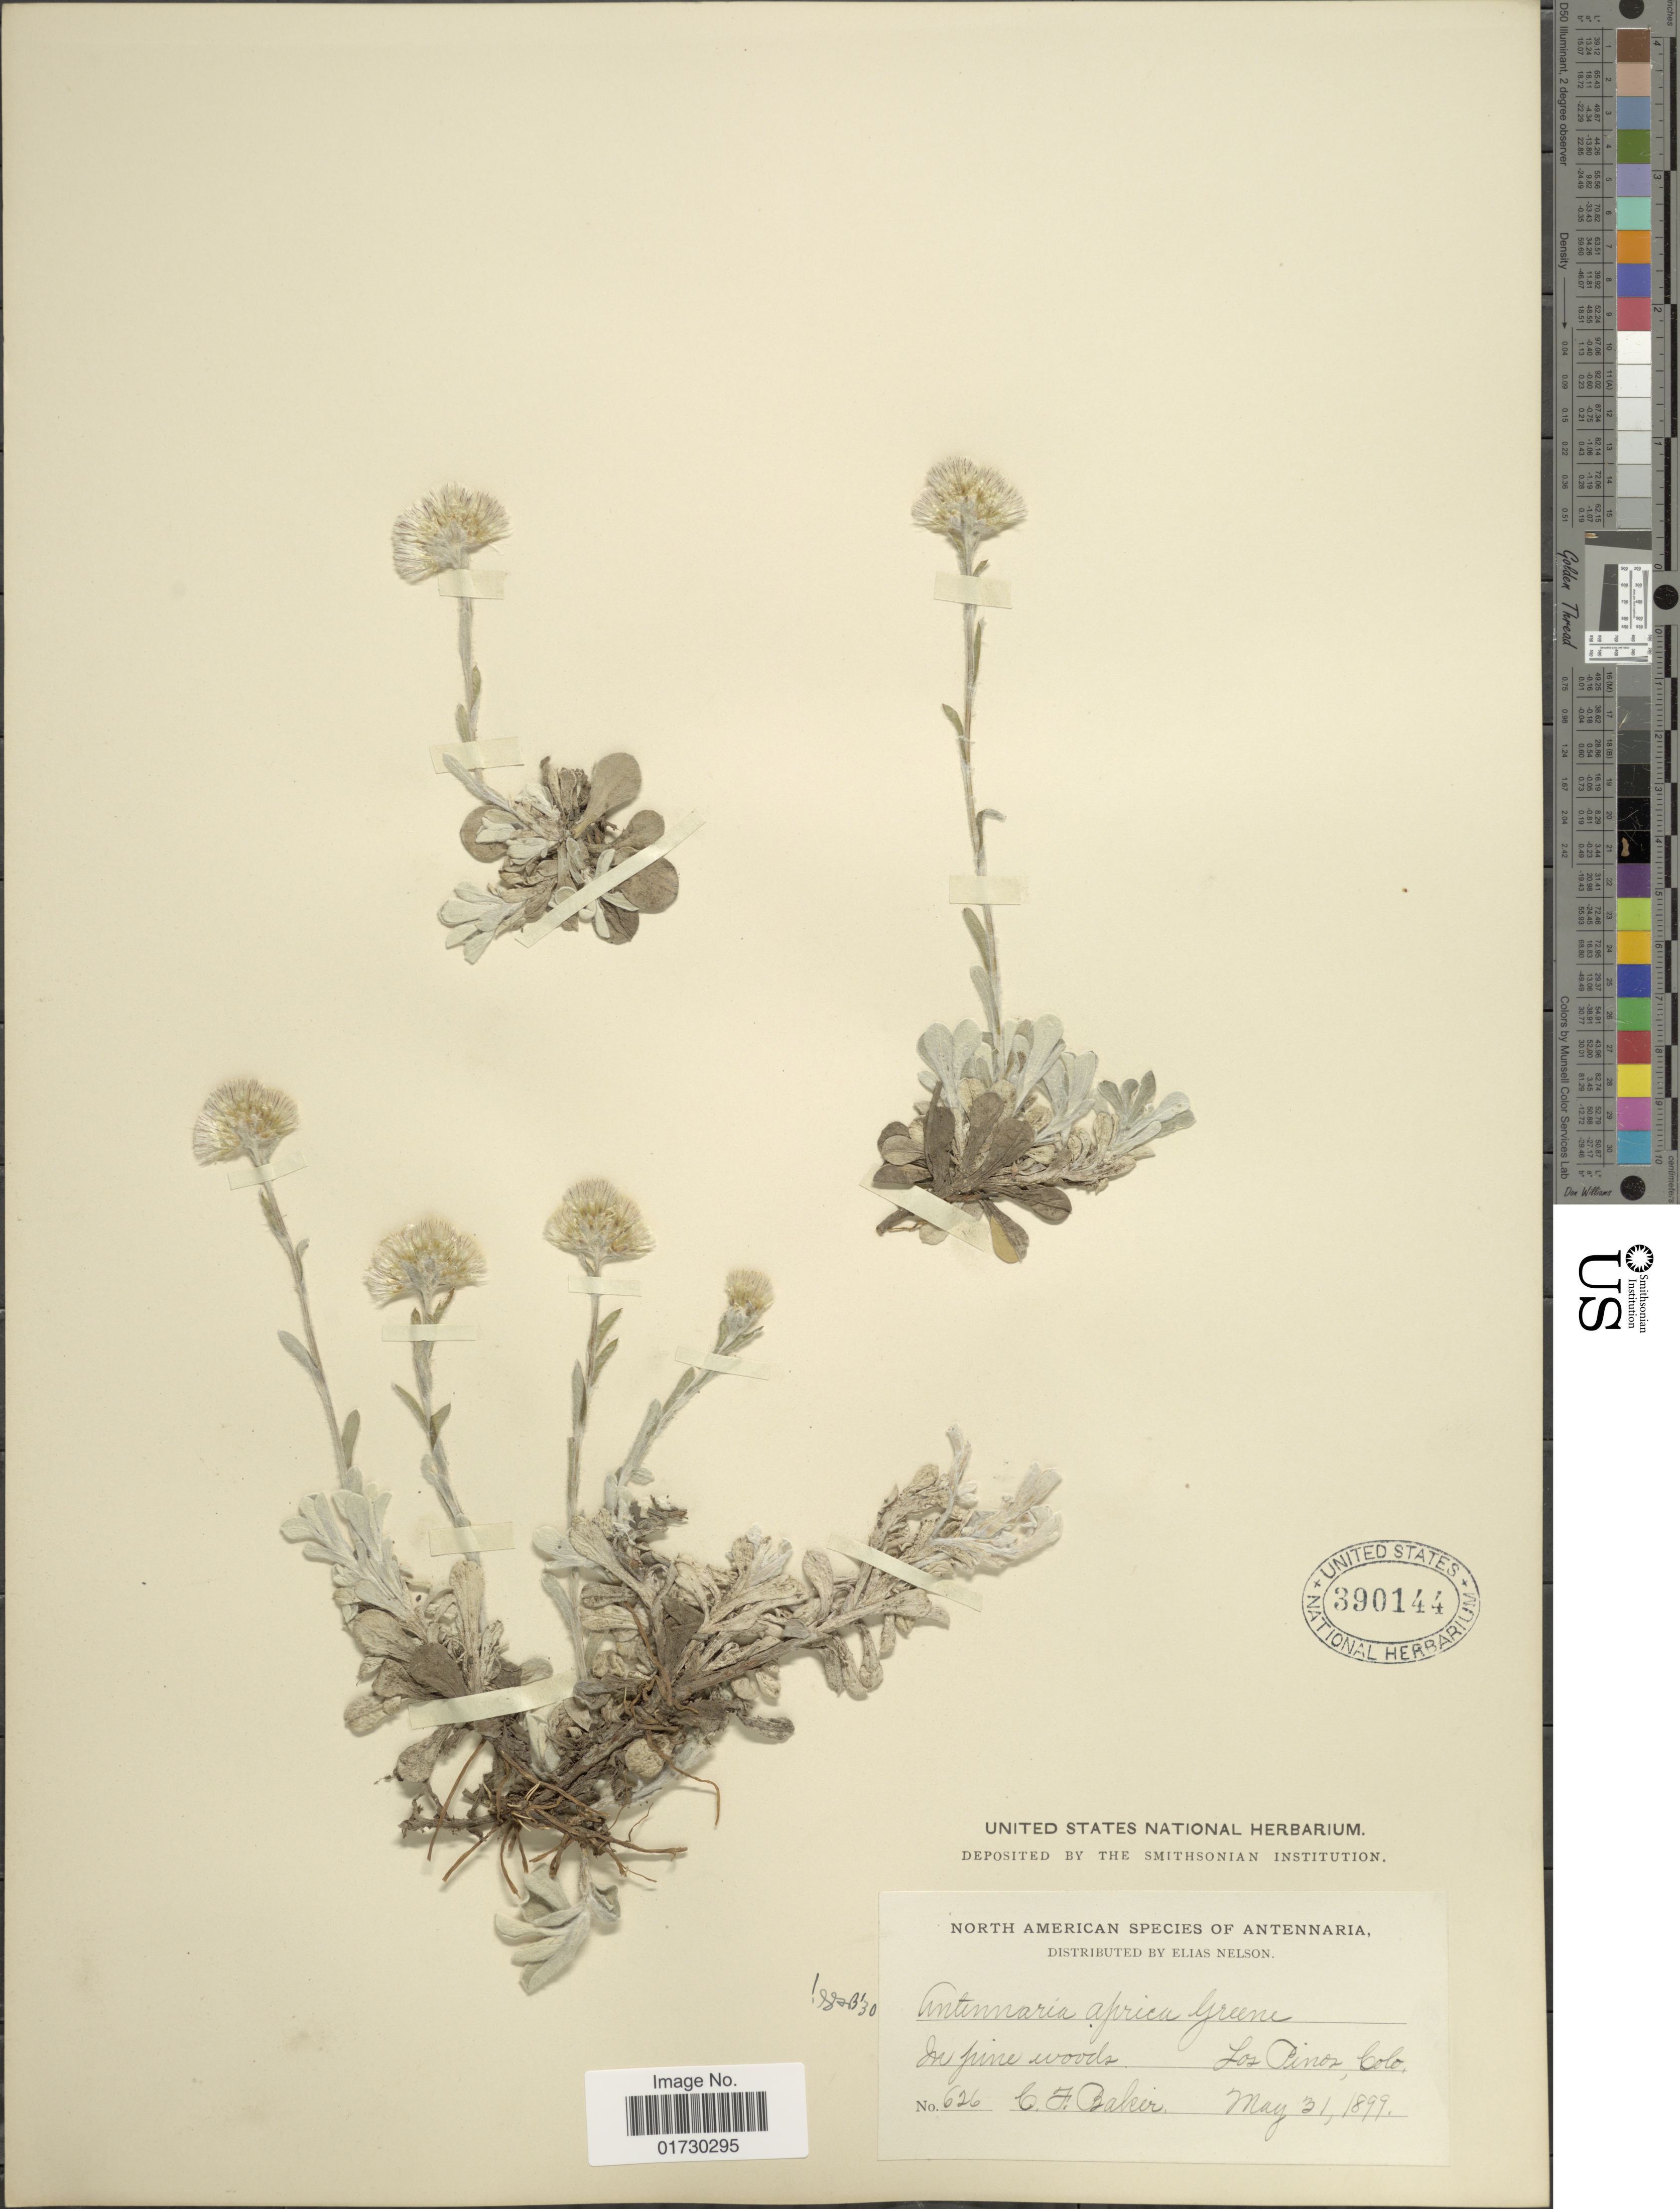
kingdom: Plantae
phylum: Tracheophyta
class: Magnoliopsida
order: Asterales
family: Asteraceae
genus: Antennaria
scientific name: Antennaria aprica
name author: Greene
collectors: C. F. Baker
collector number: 626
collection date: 1899-05-31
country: United States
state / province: Colorado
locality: Los Pinos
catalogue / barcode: US 390144